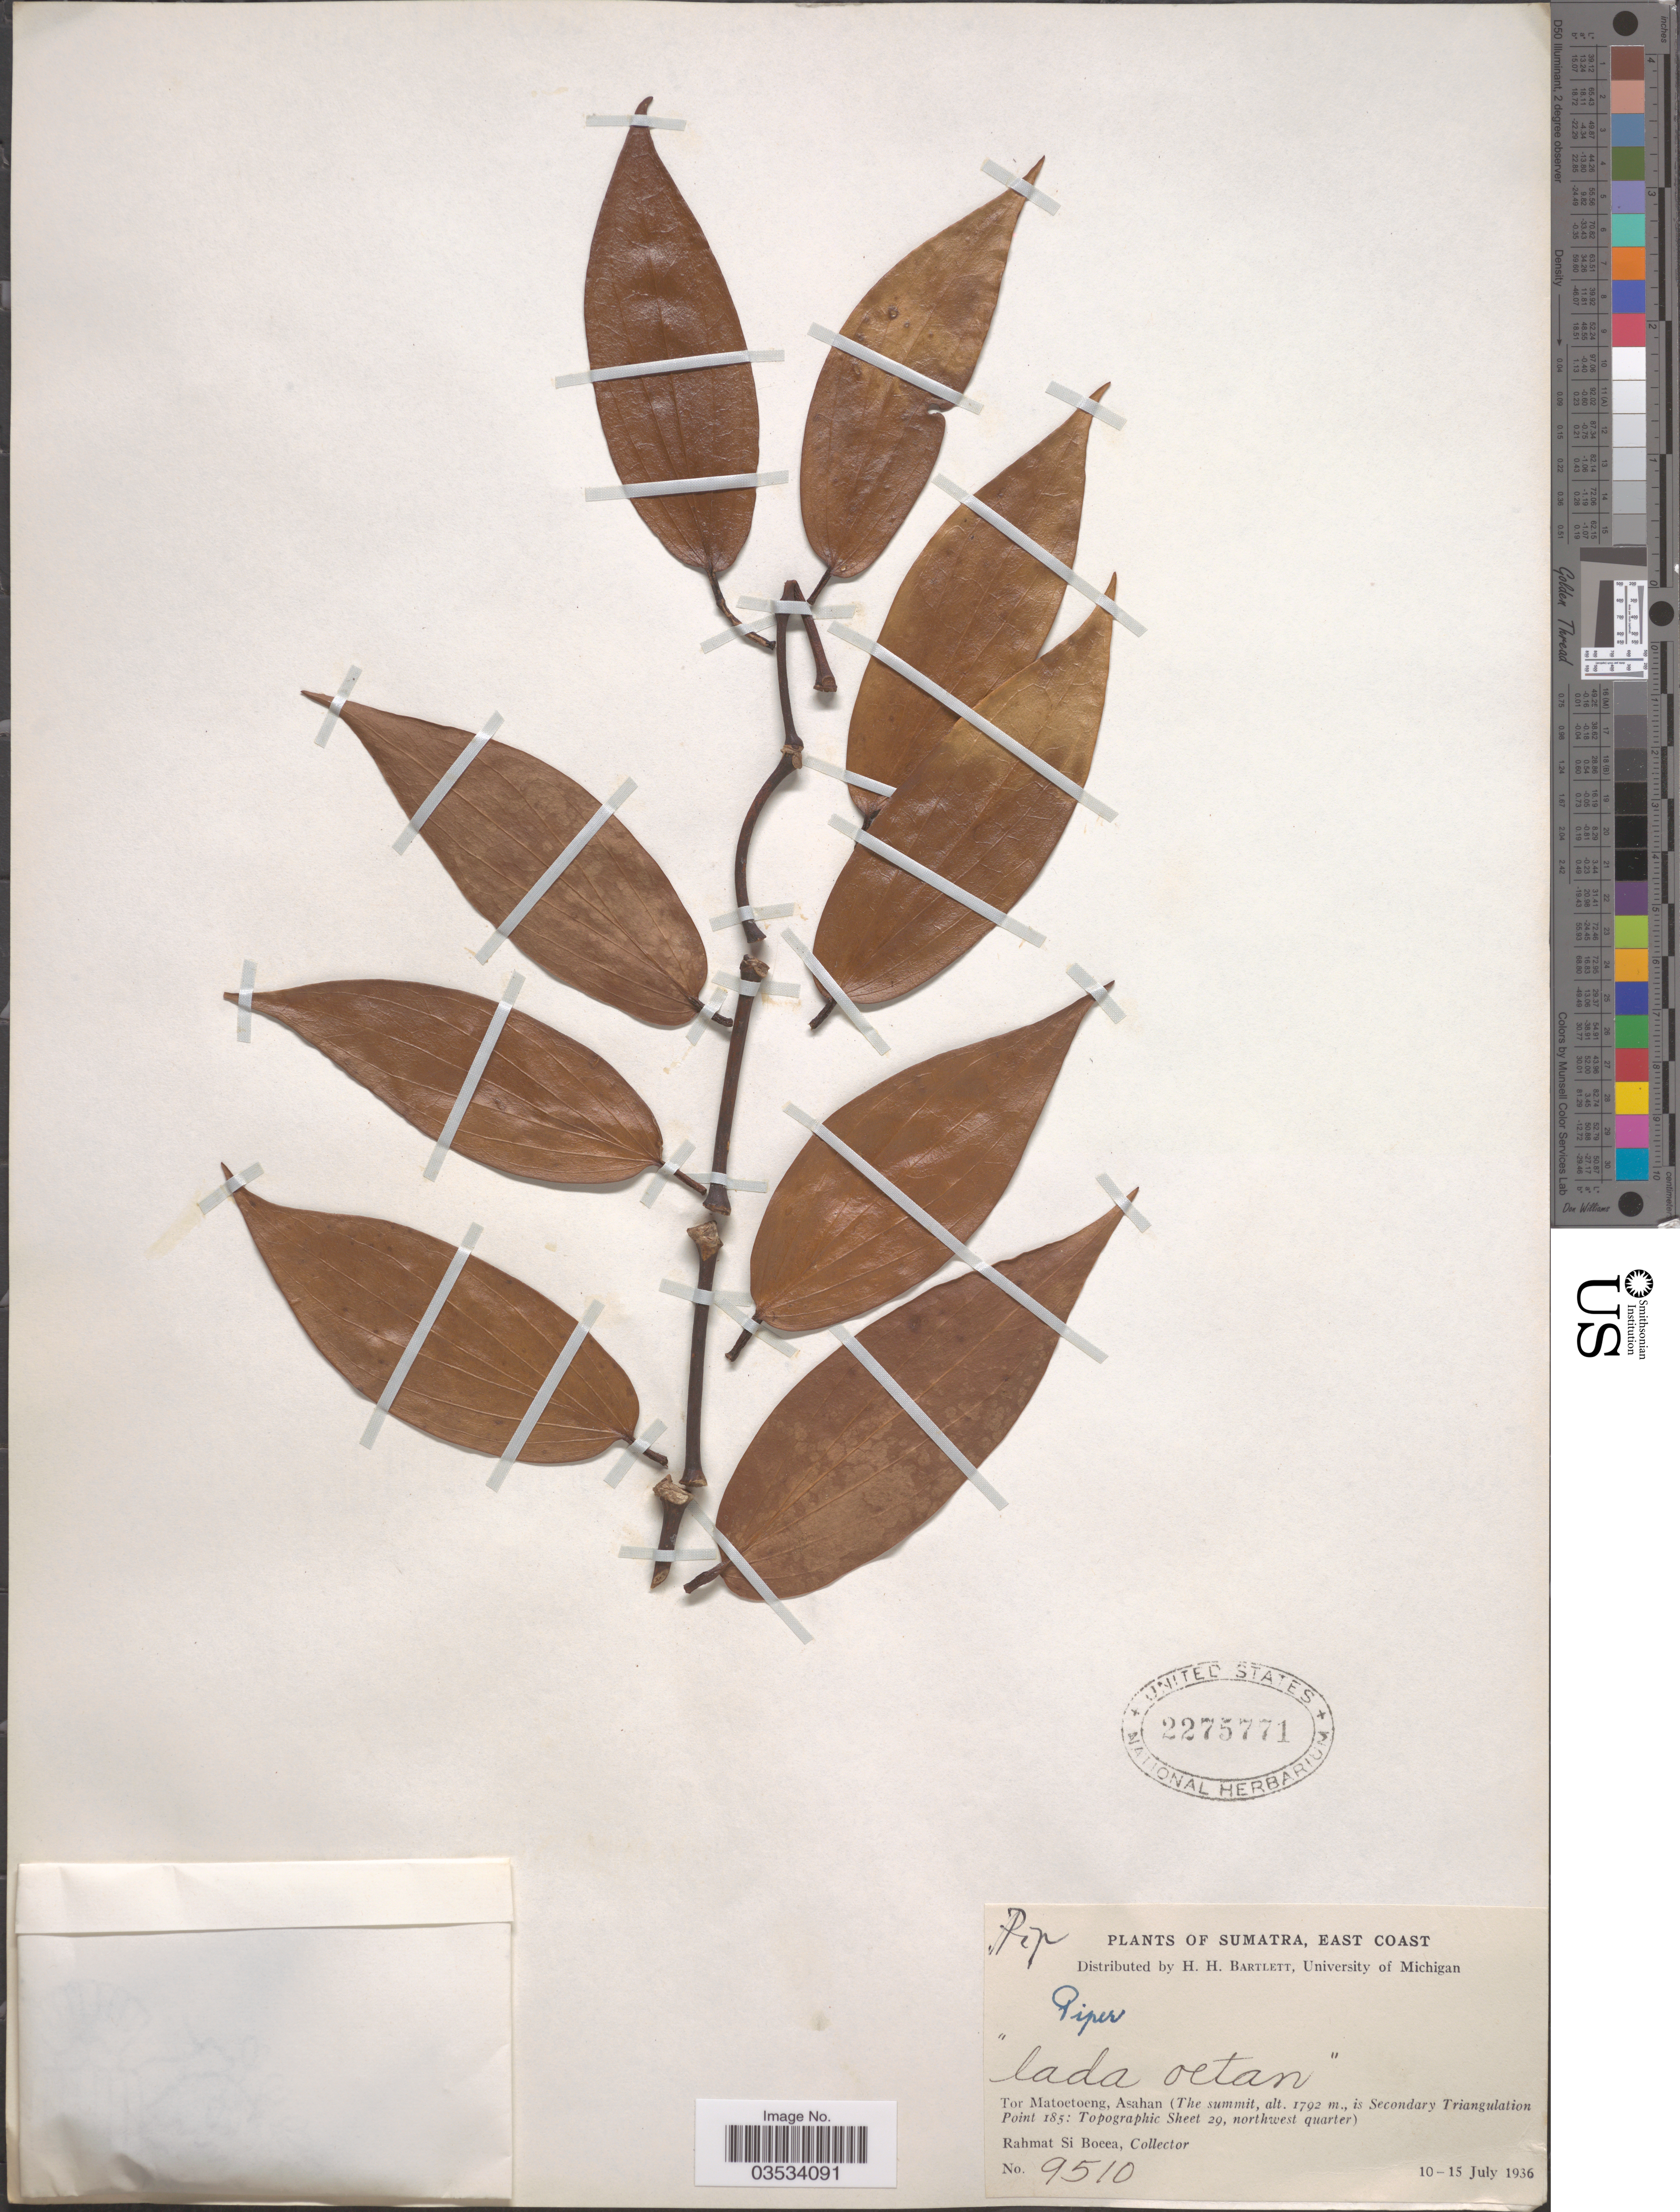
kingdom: Plantae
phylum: Tracheophyta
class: Magnoliopsida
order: Piperales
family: Piperaceae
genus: Piper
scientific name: Piper sp.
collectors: Rahmat Si Boeea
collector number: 9510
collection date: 1936-07-10/1936-07-15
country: Indonesia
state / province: Sumatra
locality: East Coast. Tor Matoetoeng, Asahan (The summit, is Secondary Triangulation Point 185: Topographic Sheet 29, northwest quarter).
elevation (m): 1792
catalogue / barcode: US 2275771